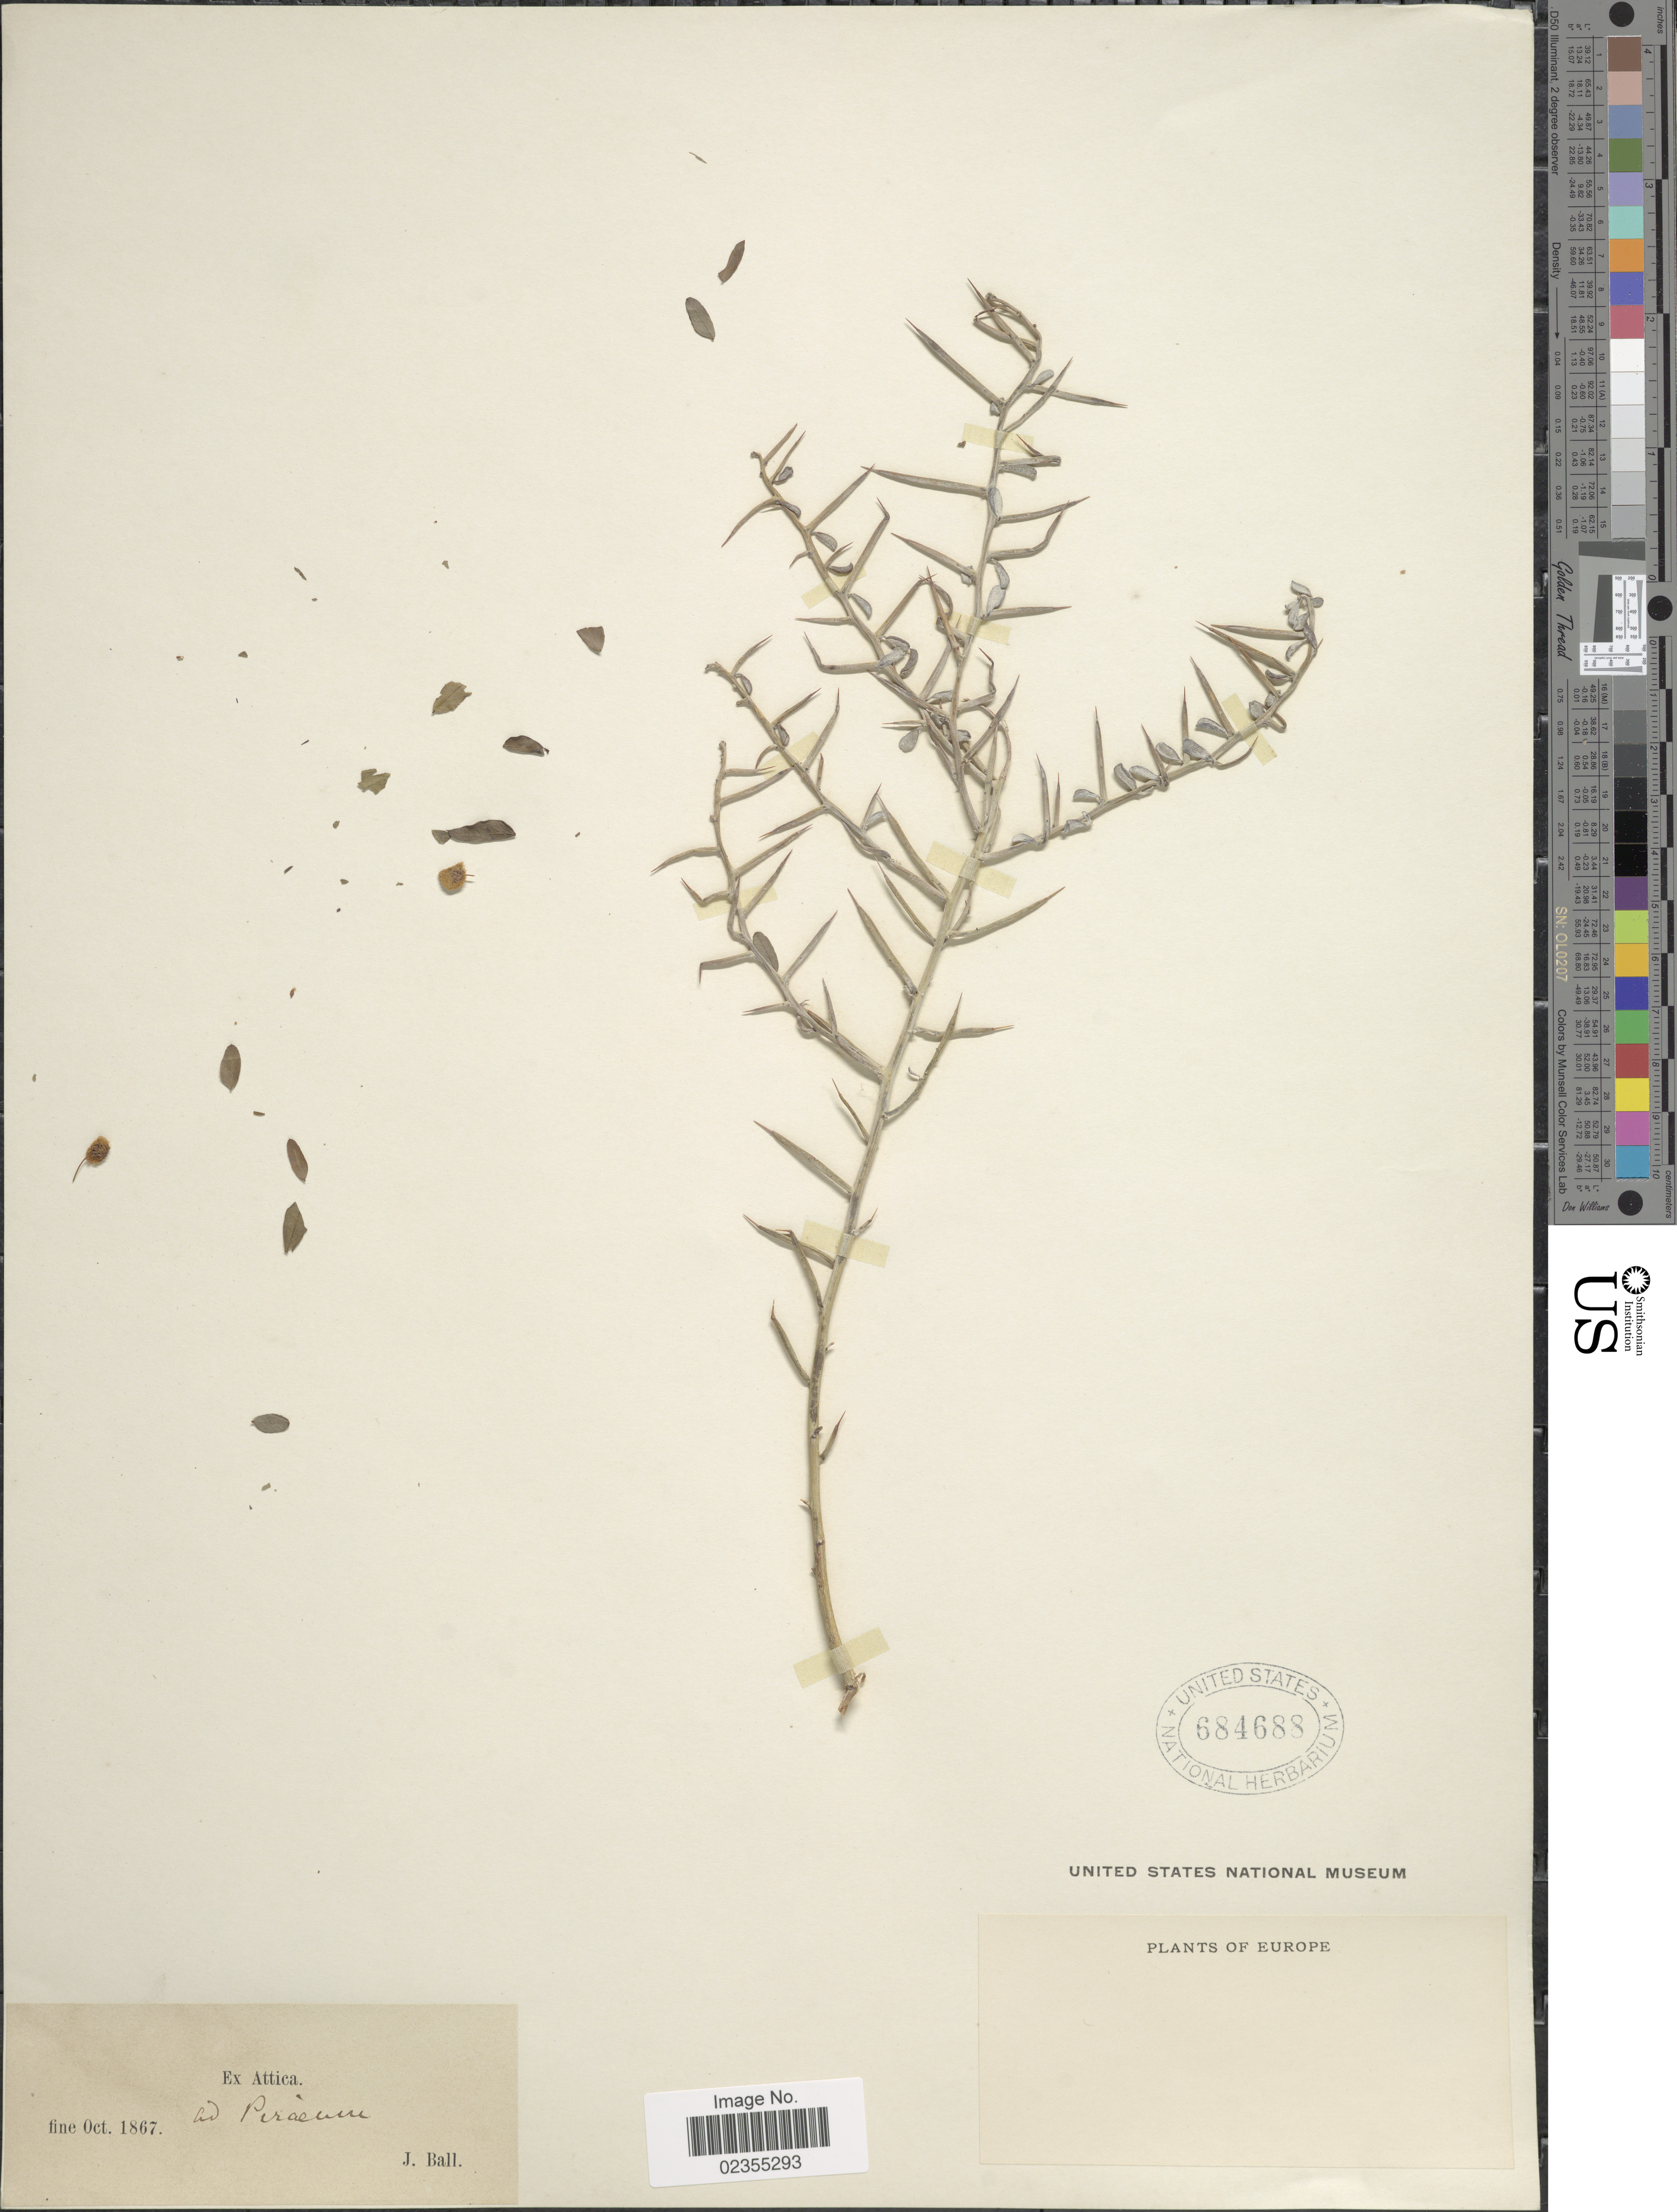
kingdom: Plantae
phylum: Tracheophyta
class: Magnoliopsida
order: Fabales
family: Fabaceae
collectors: J. Ball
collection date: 1867-10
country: Greece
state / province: Attica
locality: Ex Attica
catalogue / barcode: US 684688